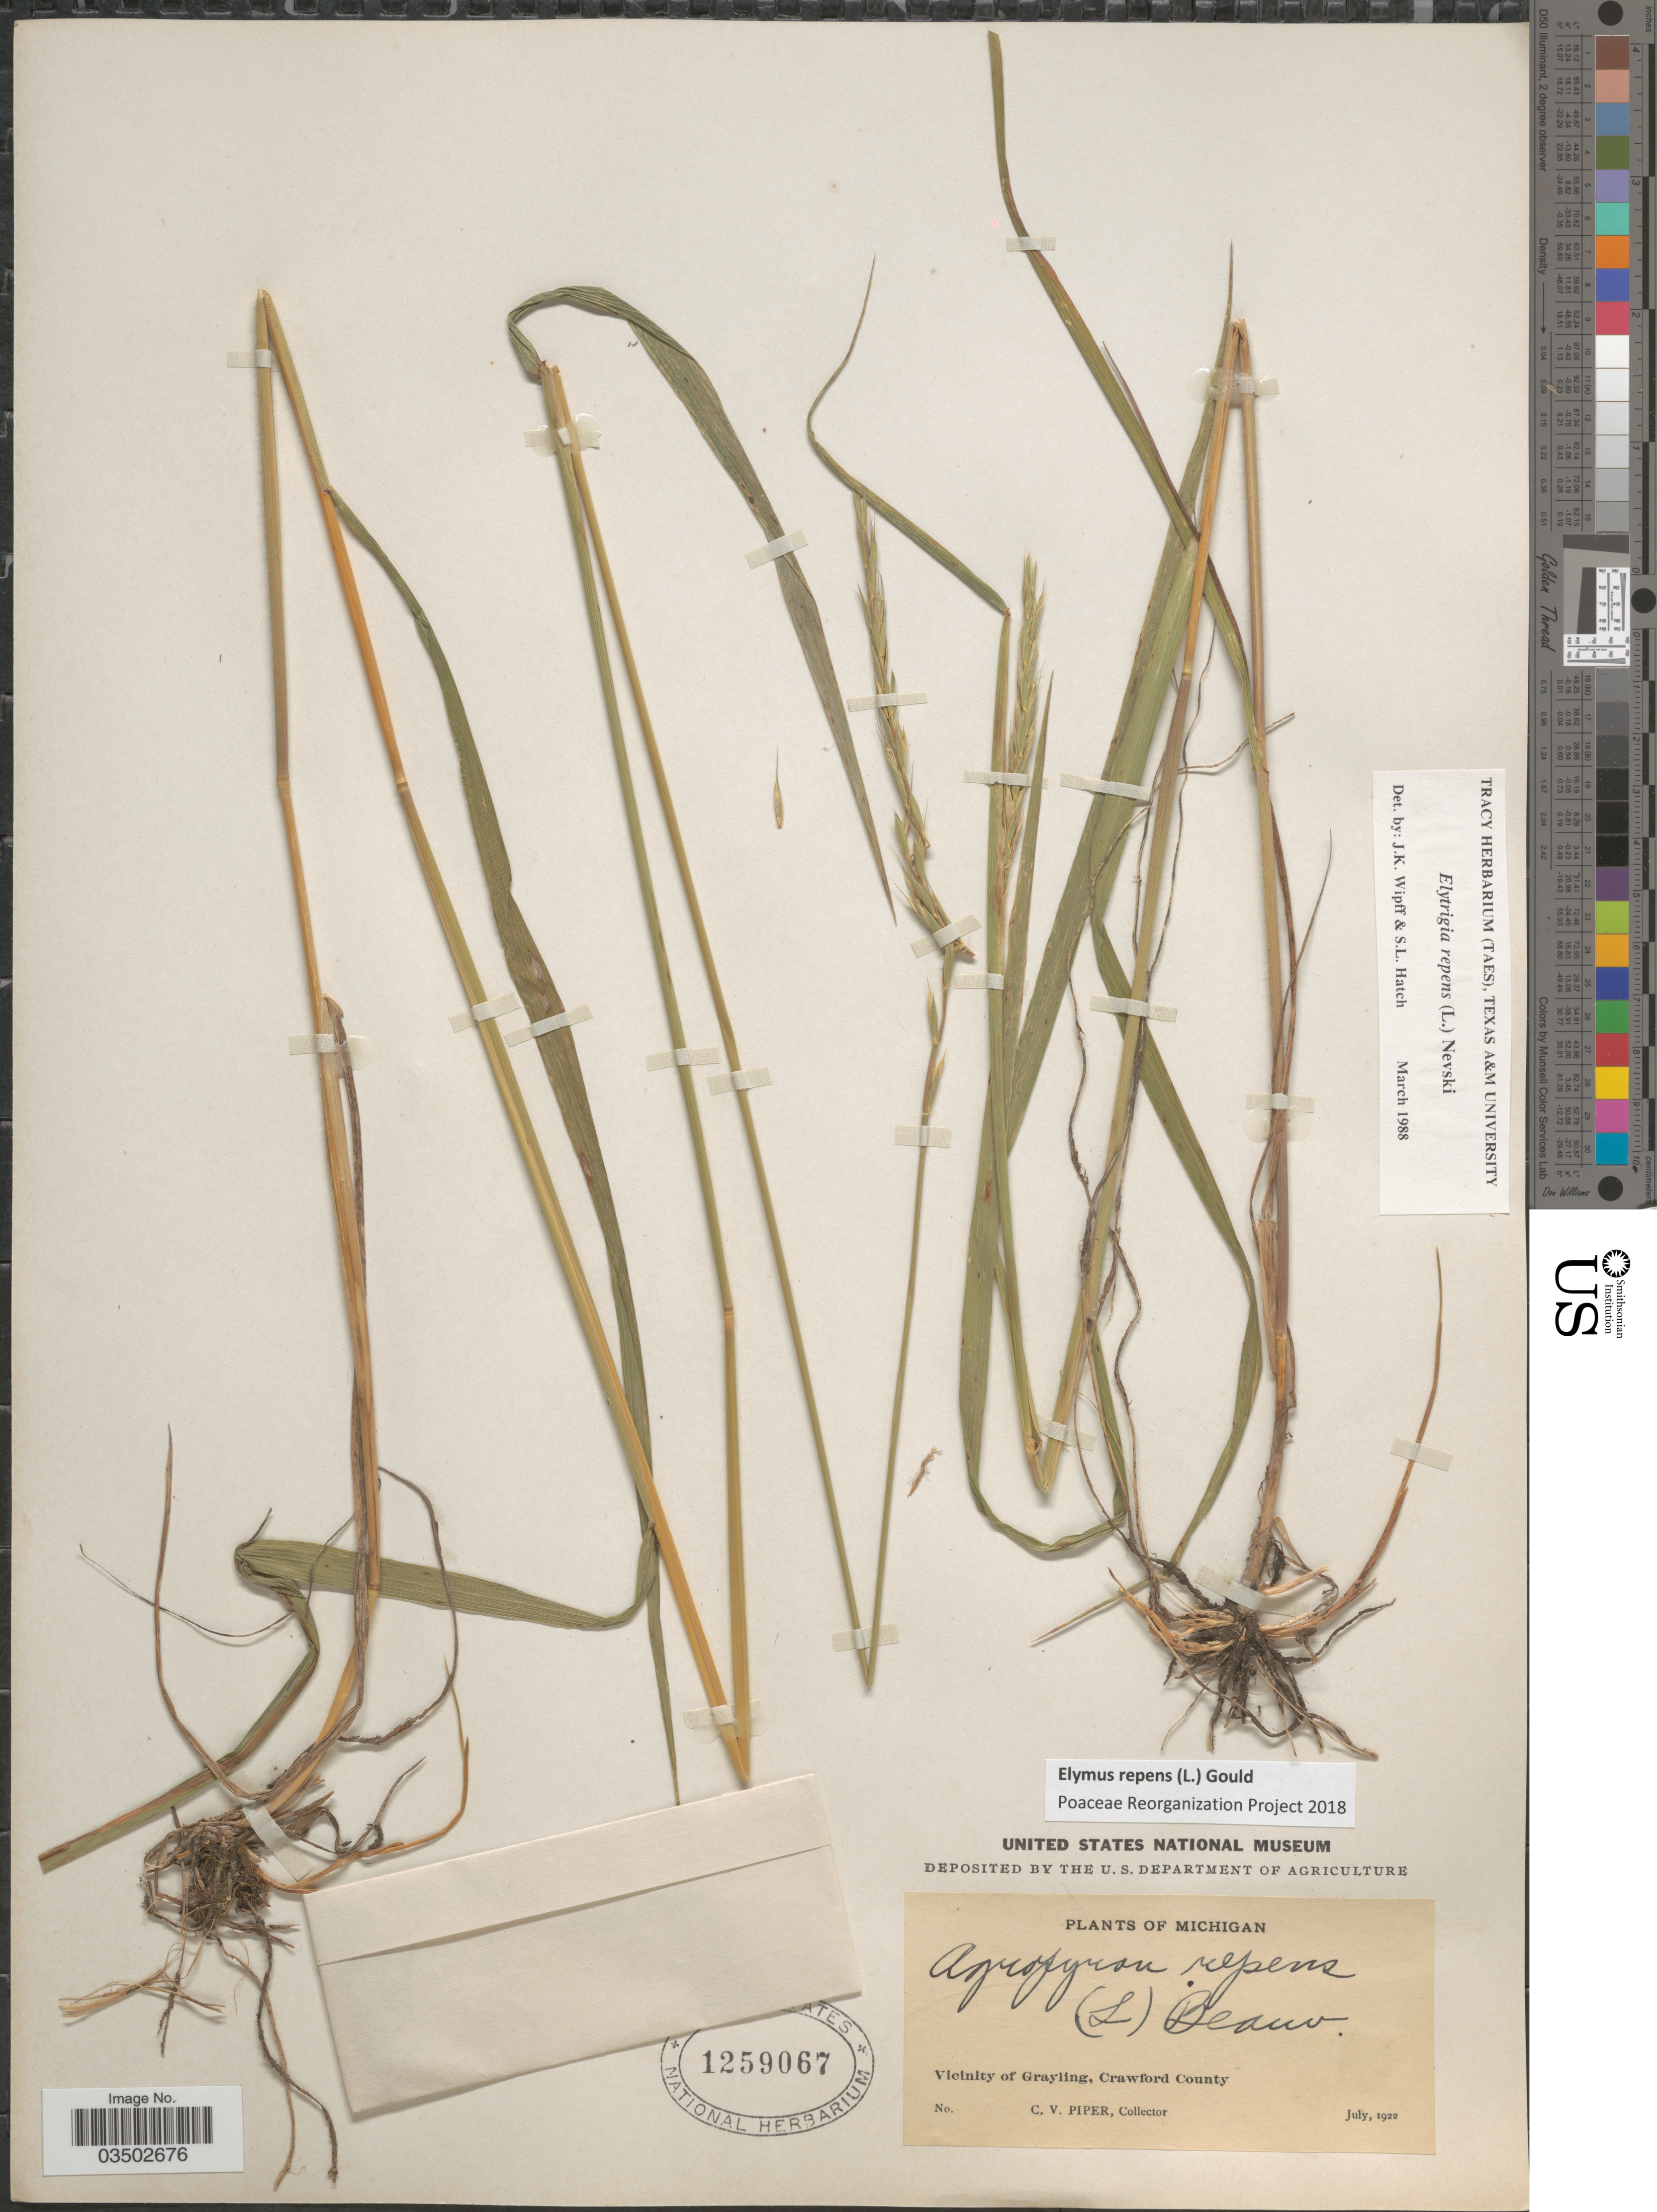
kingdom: Plantae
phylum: Tracheophyta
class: Liliopsida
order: Poales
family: Poaceae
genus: Elymus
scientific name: Elymus repens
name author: (L.) Gould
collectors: C. V. Piper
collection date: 1922-07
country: United States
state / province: Michigan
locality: Vicinity of Grayling, Crawling County.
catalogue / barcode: US 1259067